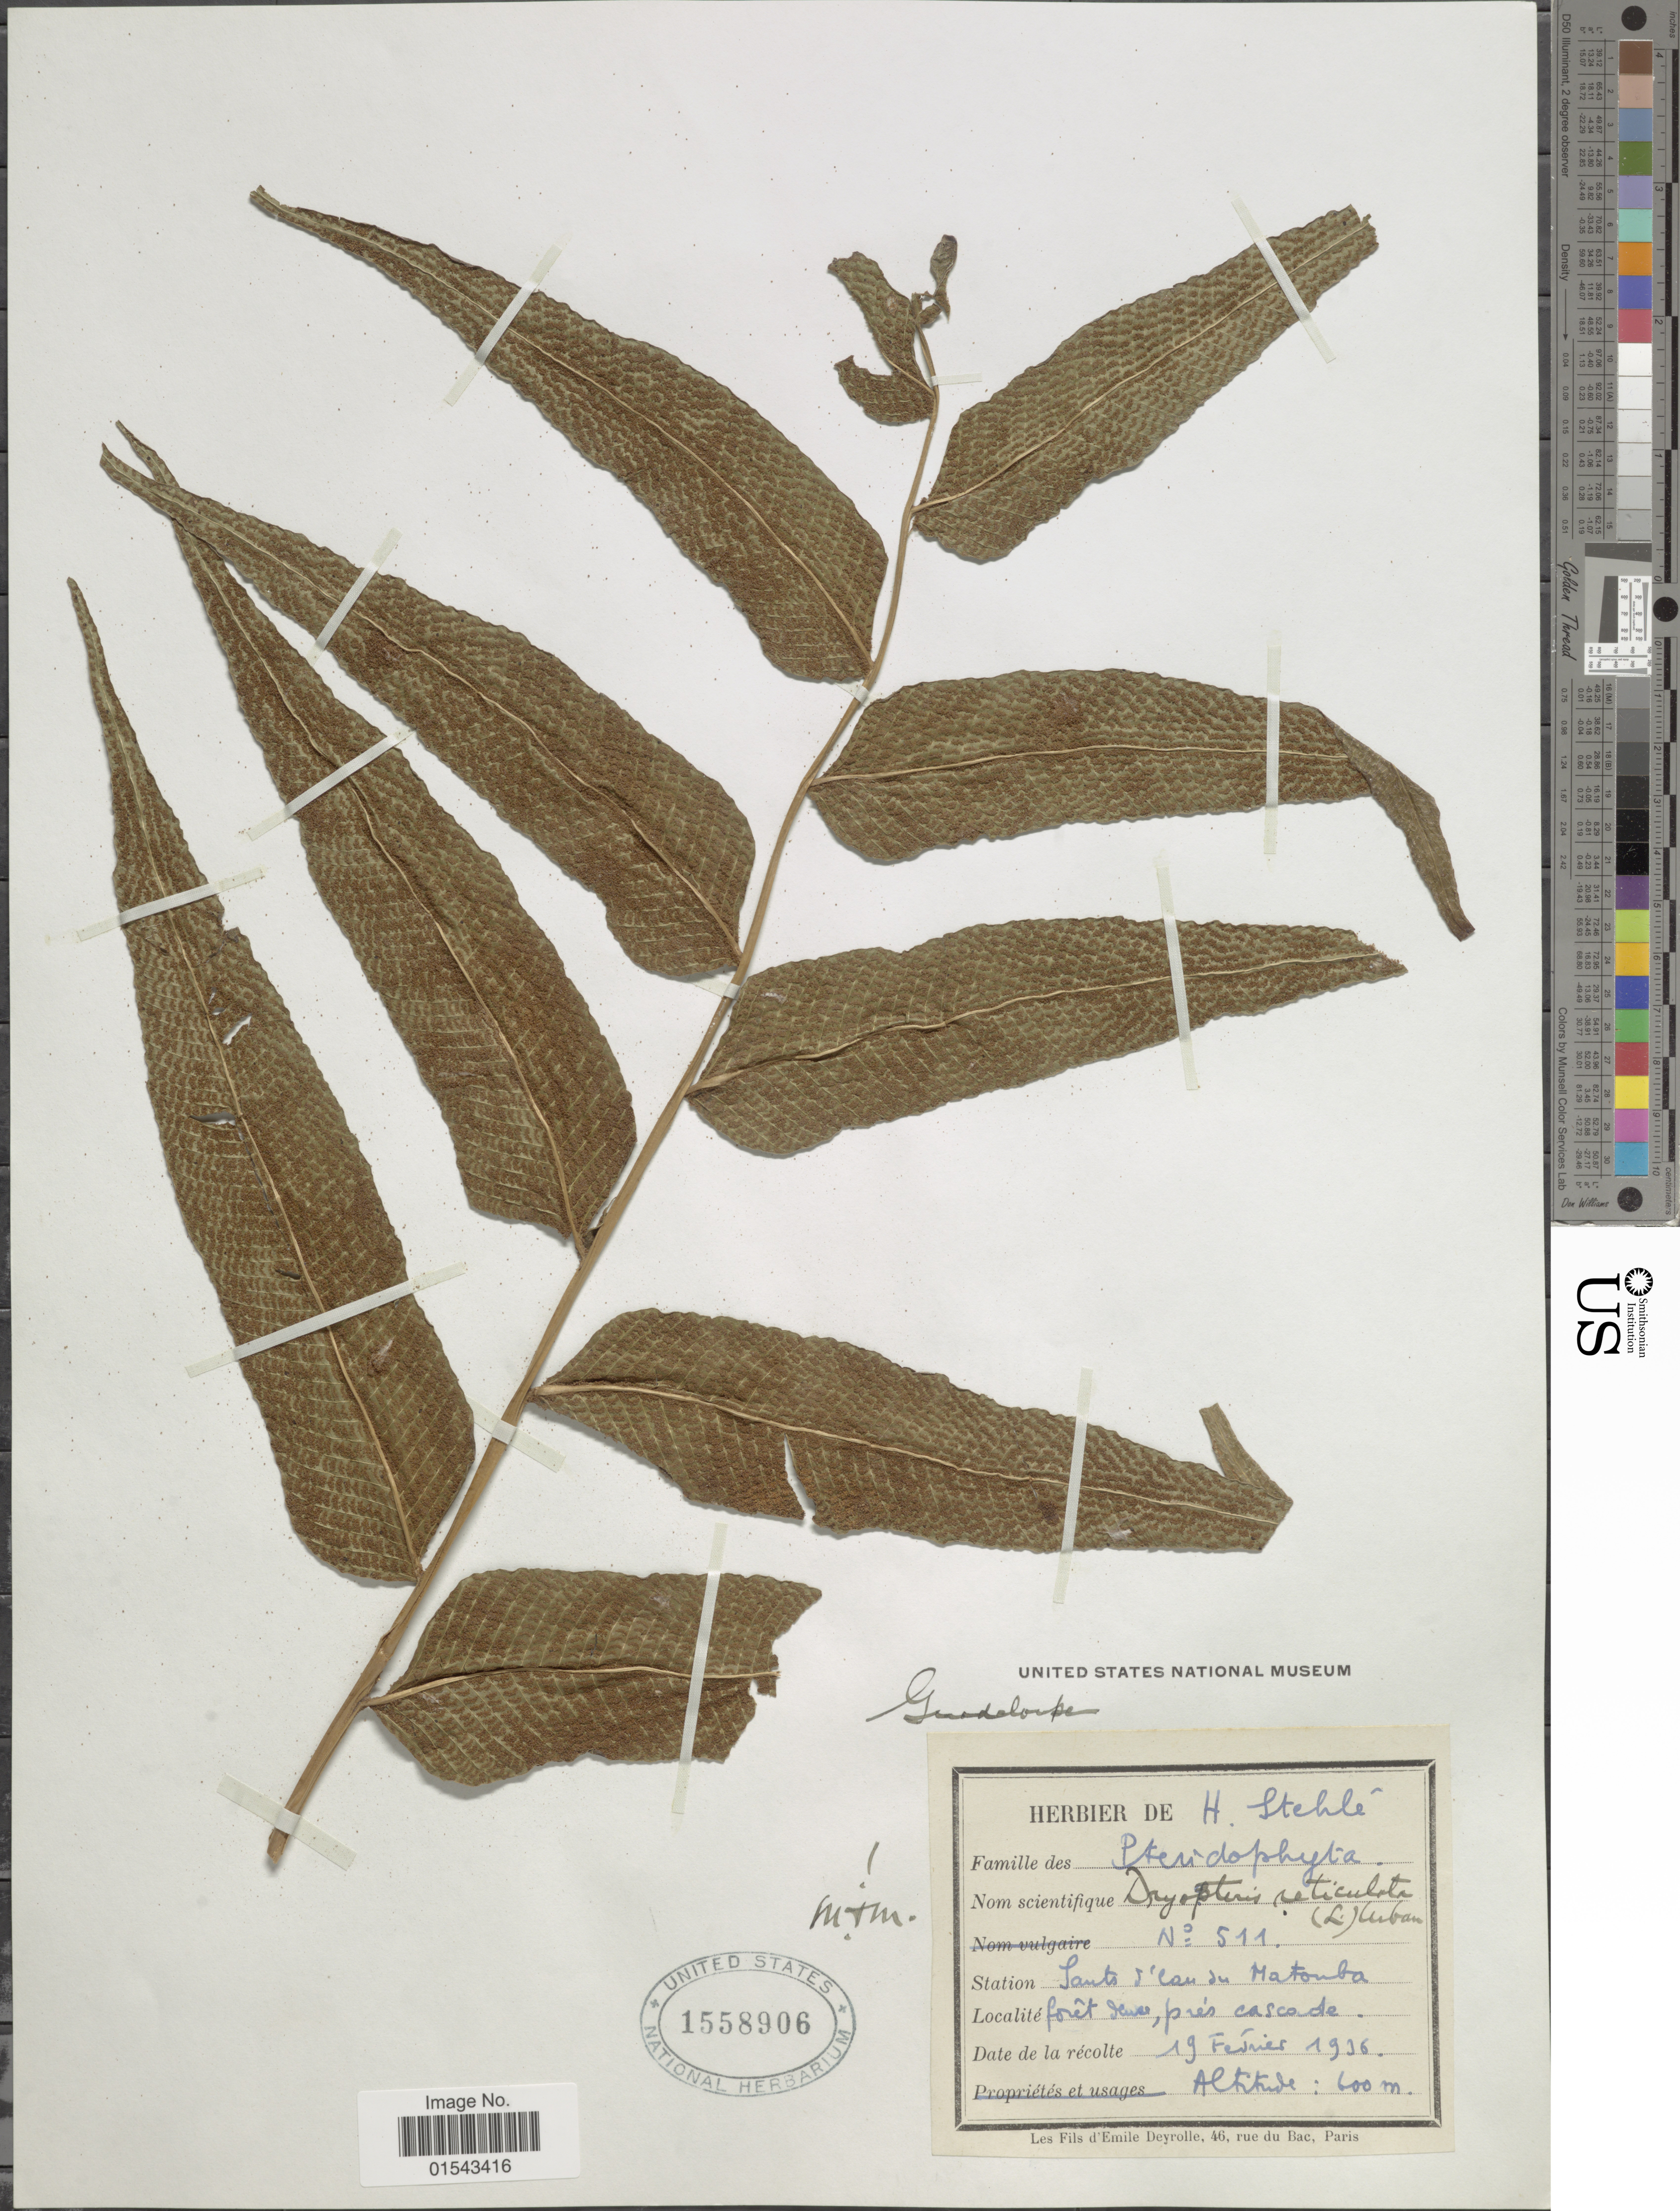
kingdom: Plantae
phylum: Tracheophyta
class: Polypodiopsida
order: Polypodiales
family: Thelypteridaceae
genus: Meniscium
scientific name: Meniscium reticulatum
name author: (L.) Sw.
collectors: ex herb. H. Stehlé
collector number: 511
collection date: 1936-02-19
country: Guadeloupe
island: Leeward Is.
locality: Forêt dense, prés cascade. Saut d'eau du Matouba.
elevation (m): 600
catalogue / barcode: US 1558906